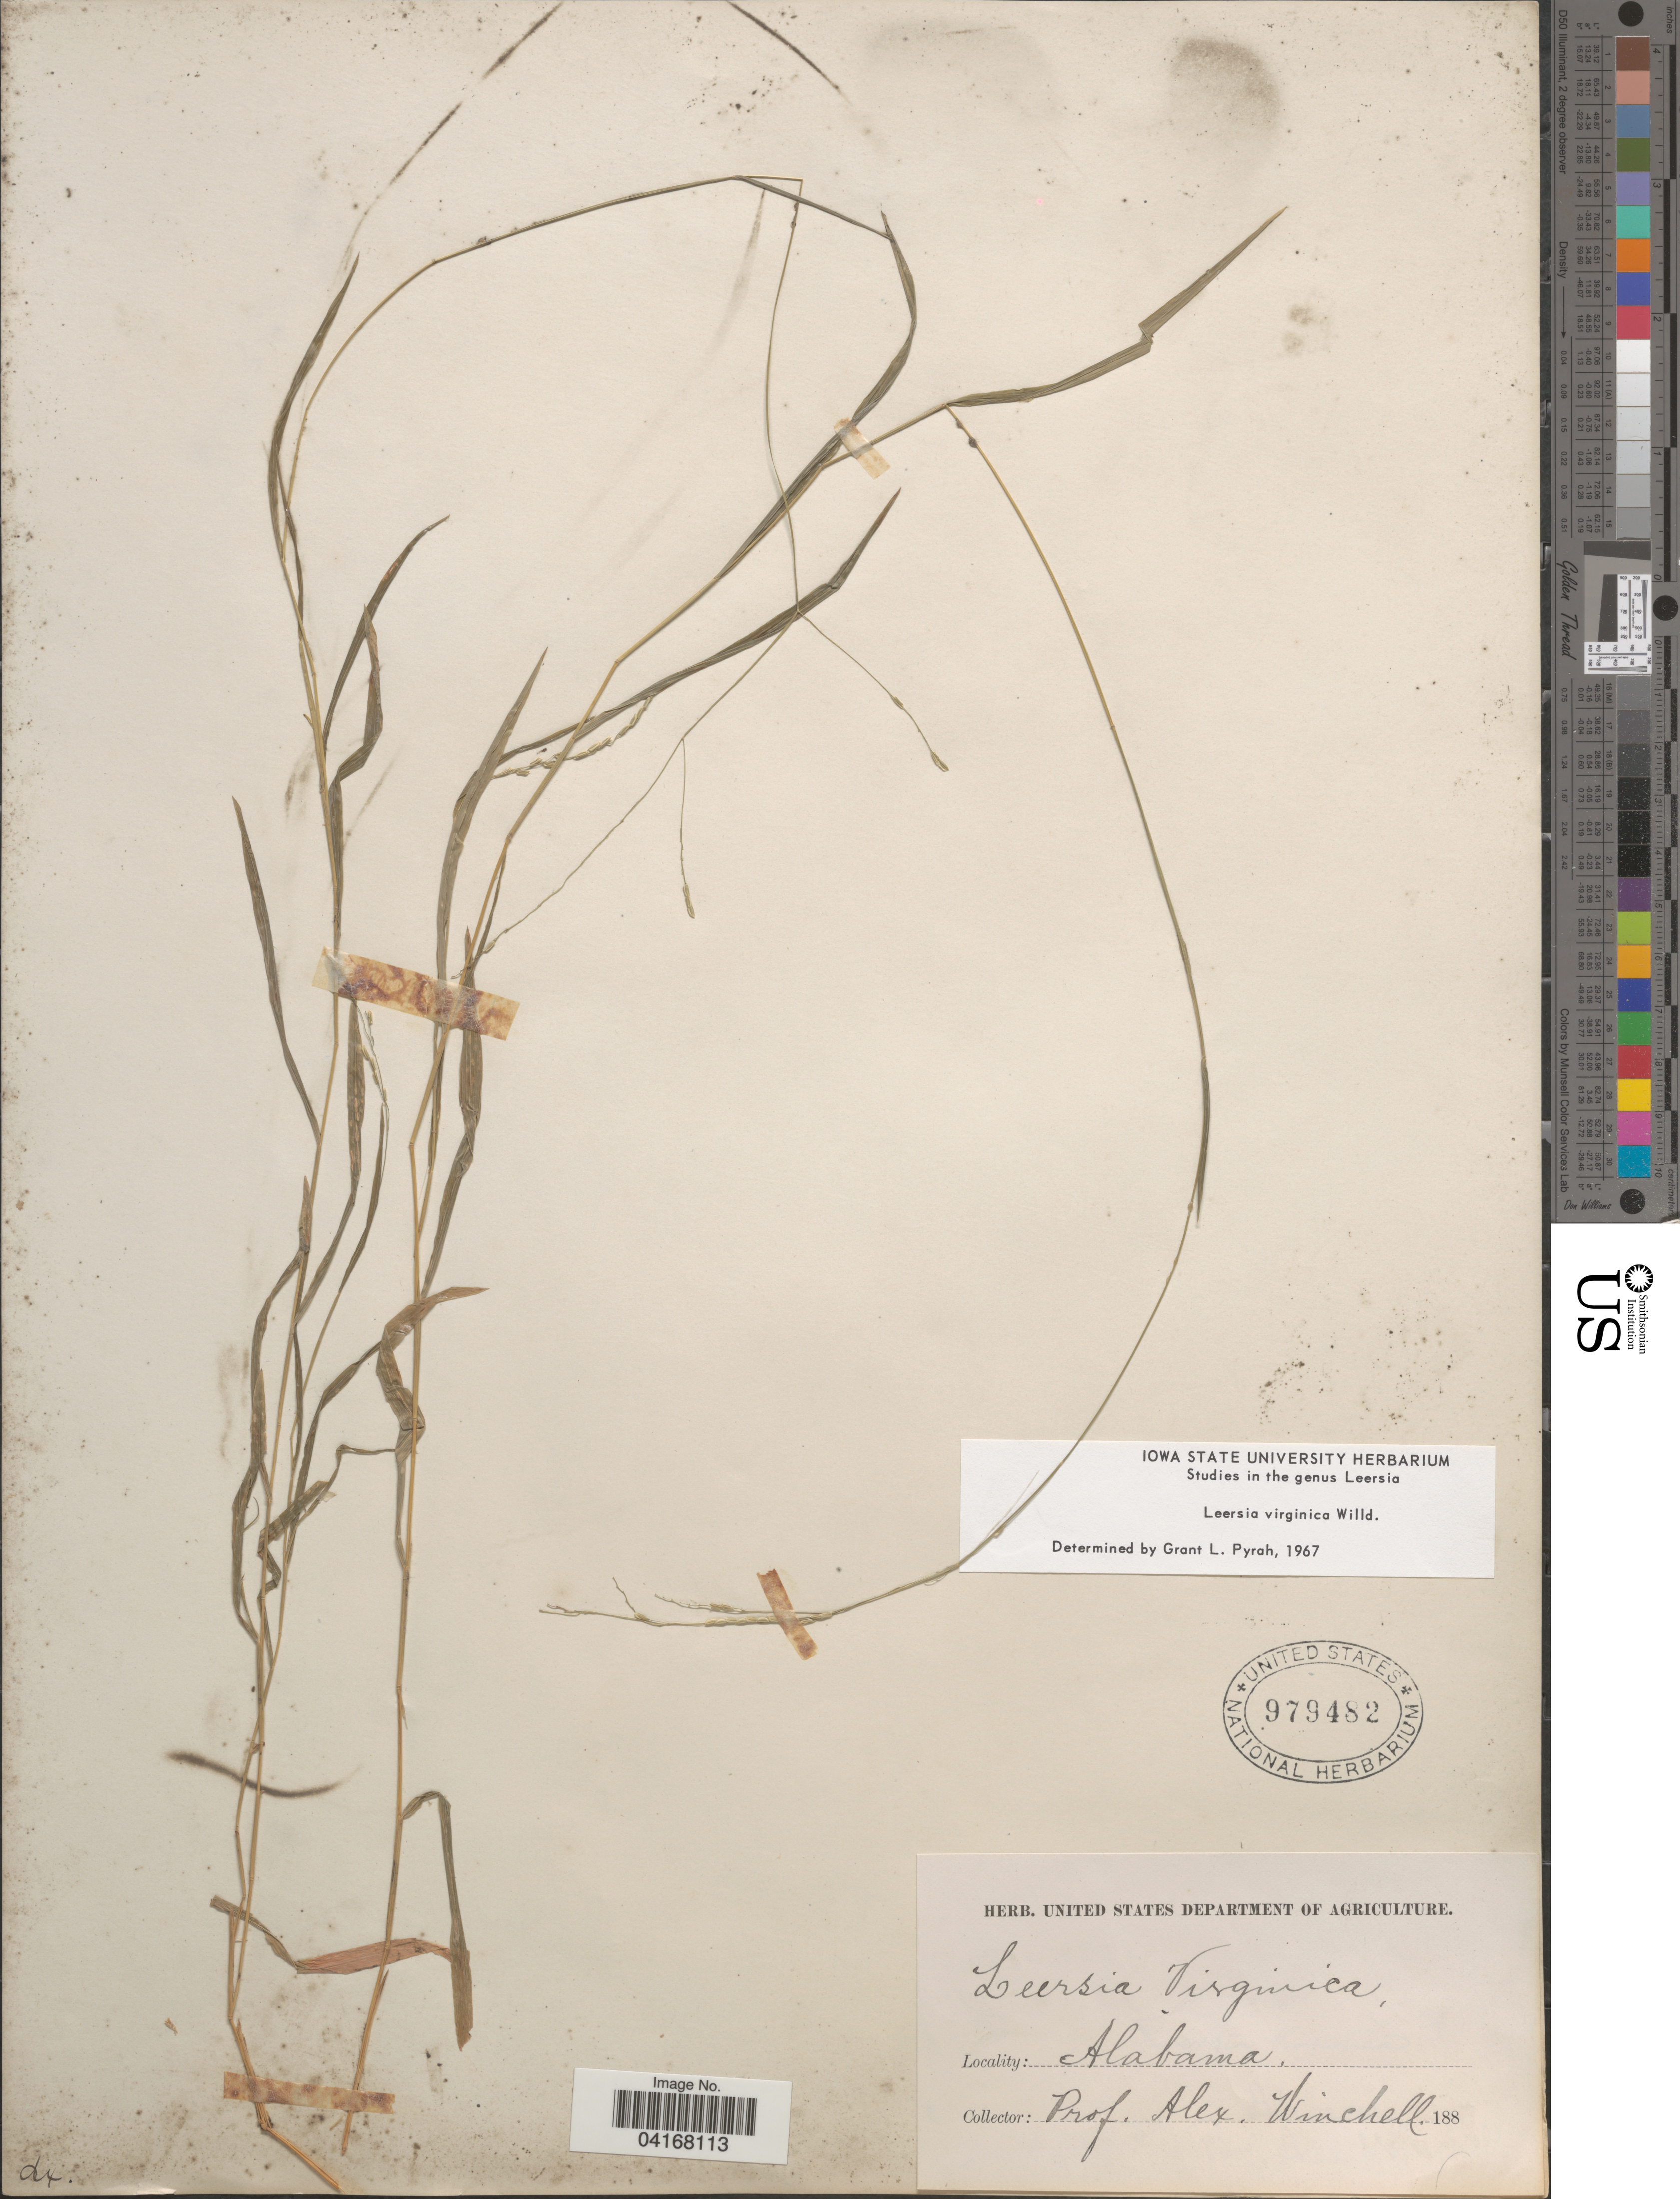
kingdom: Plantae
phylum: Tracheophyta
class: Liliopsida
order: Poales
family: Poaceae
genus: Leersia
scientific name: Leersia virginica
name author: Willd.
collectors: A. Winchell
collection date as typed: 188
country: United States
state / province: Alabama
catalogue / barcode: US 979482